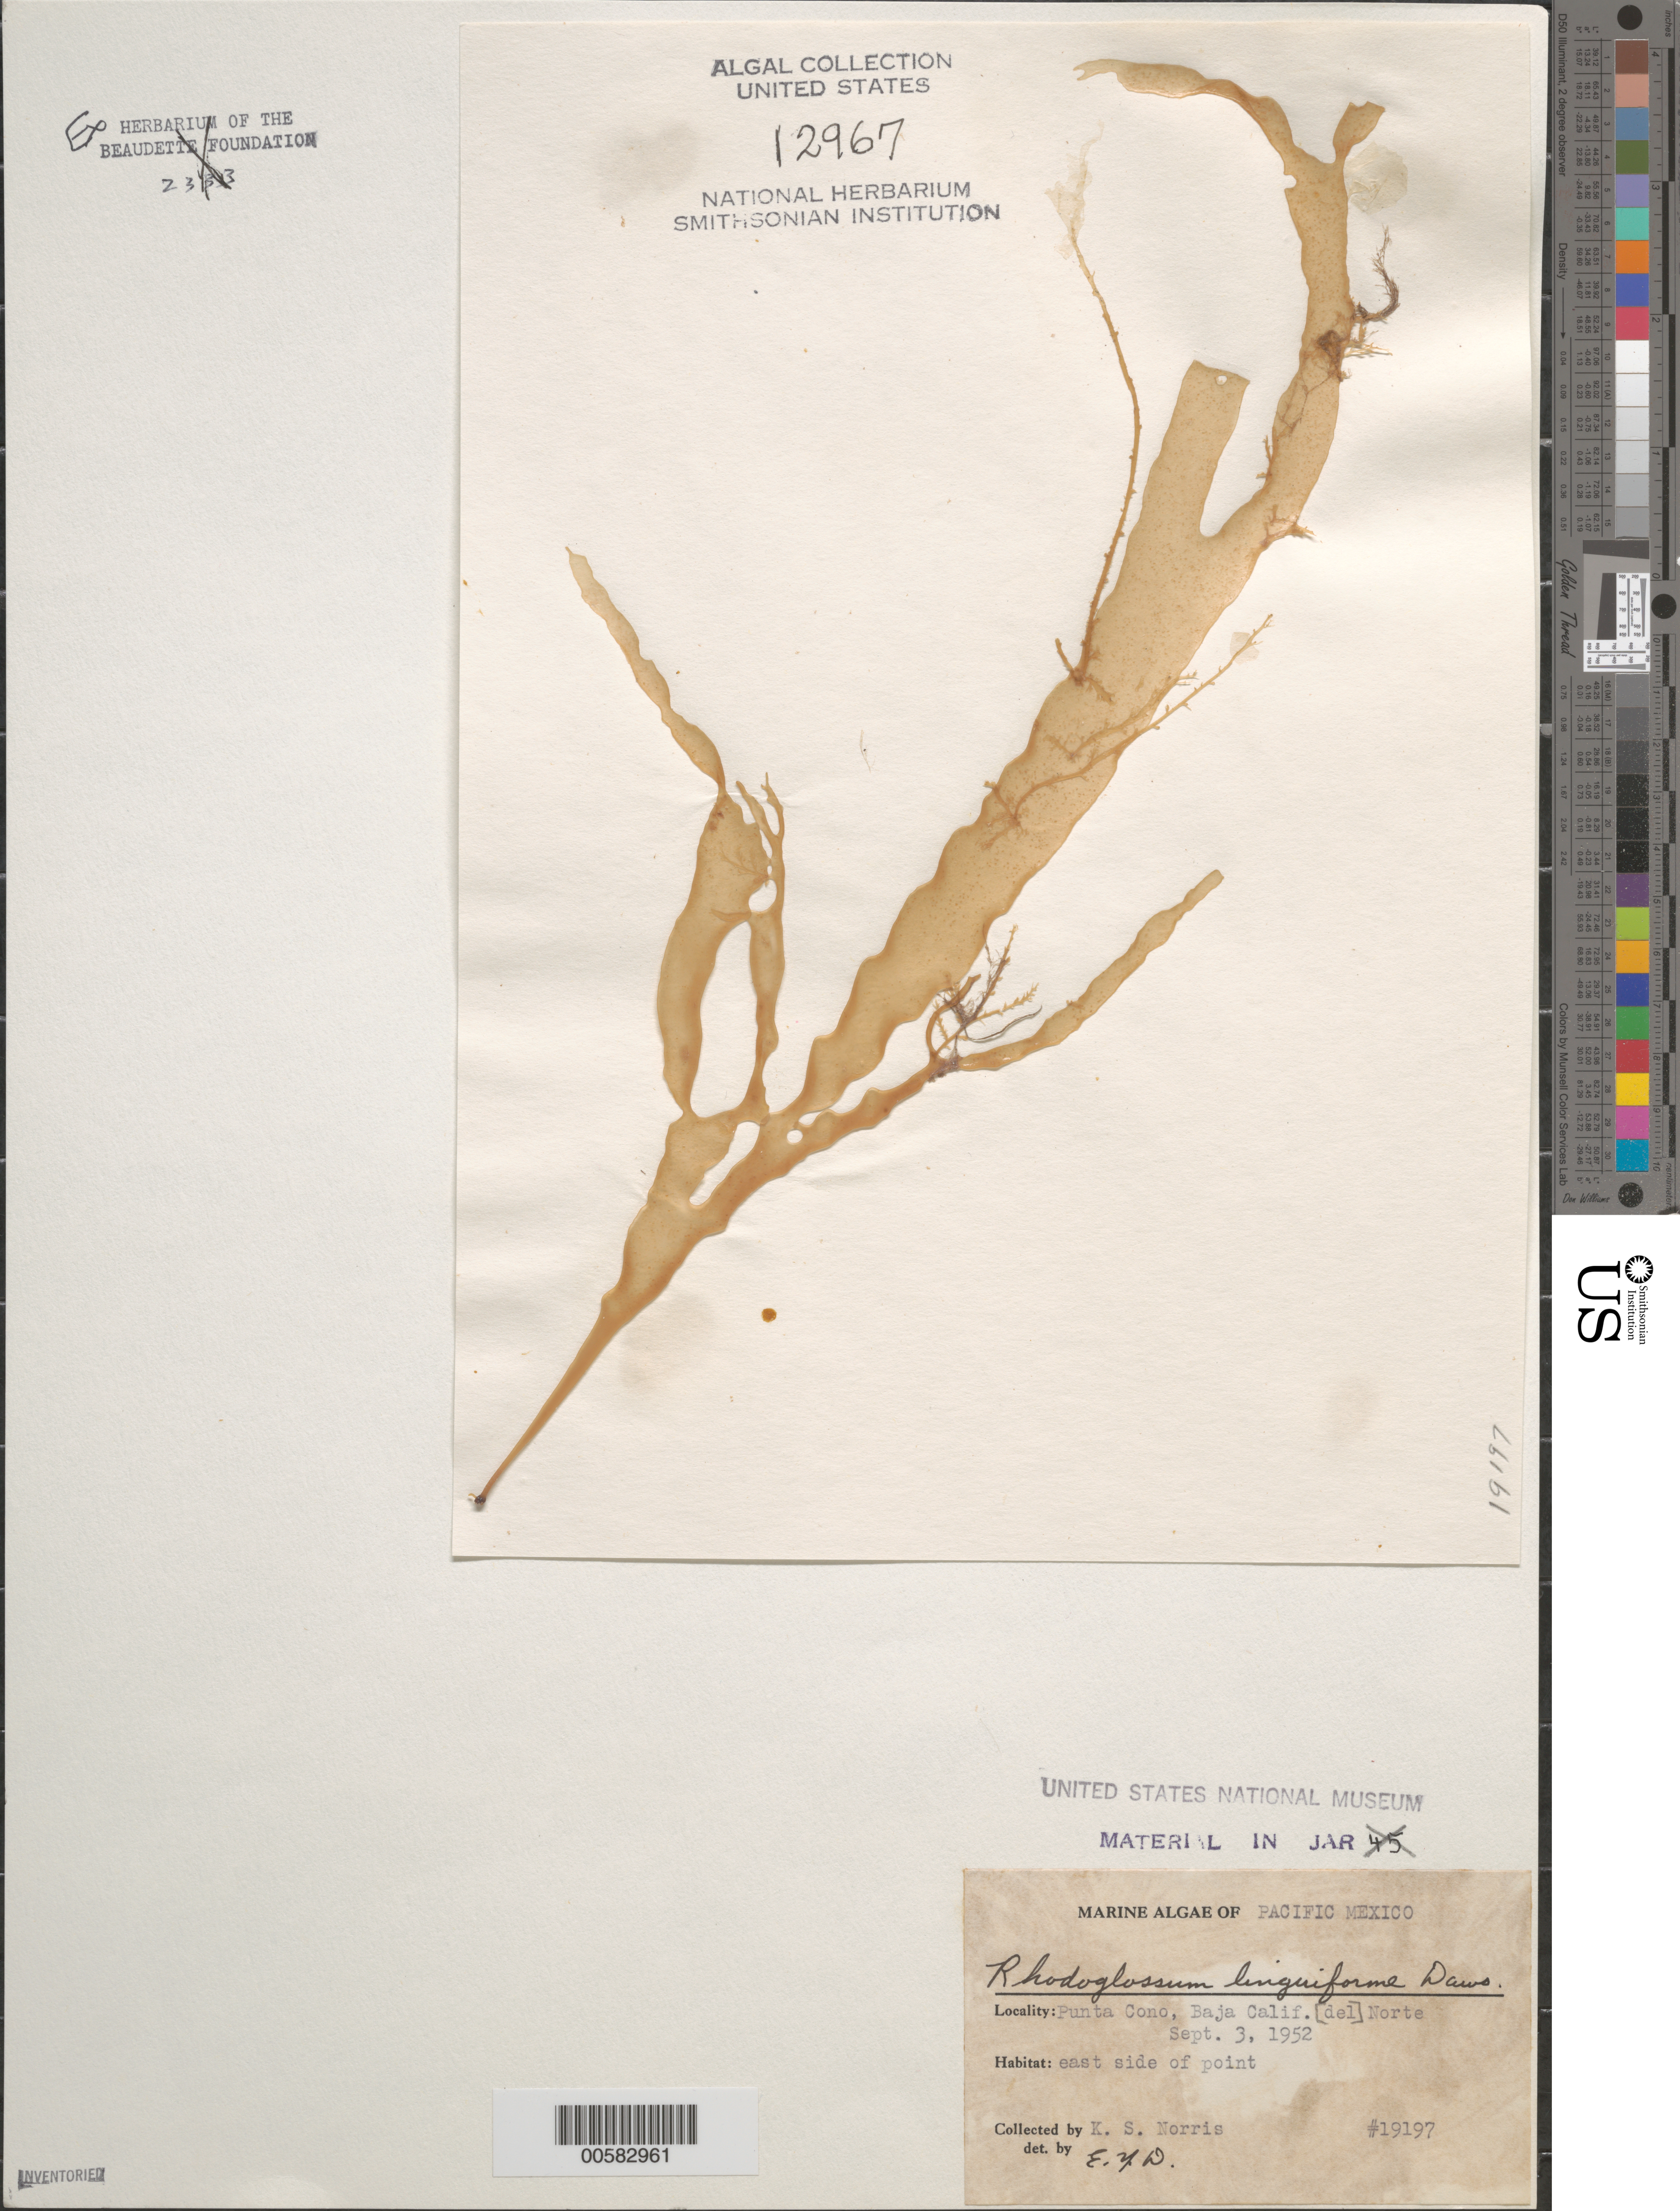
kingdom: Plantae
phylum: Rhodophyta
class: Florideophyceae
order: Gigartinales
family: Gigartinaceae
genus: Mazzaella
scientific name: Mazzaella volans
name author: (C. Agardh) Fredericq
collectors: K. S. Norris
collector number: EYD 19197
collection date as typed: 03 Sep 1952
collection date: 1952-09-03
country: Mexico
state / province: Baja California Norte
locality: Punta Cono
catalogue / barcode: US 12967